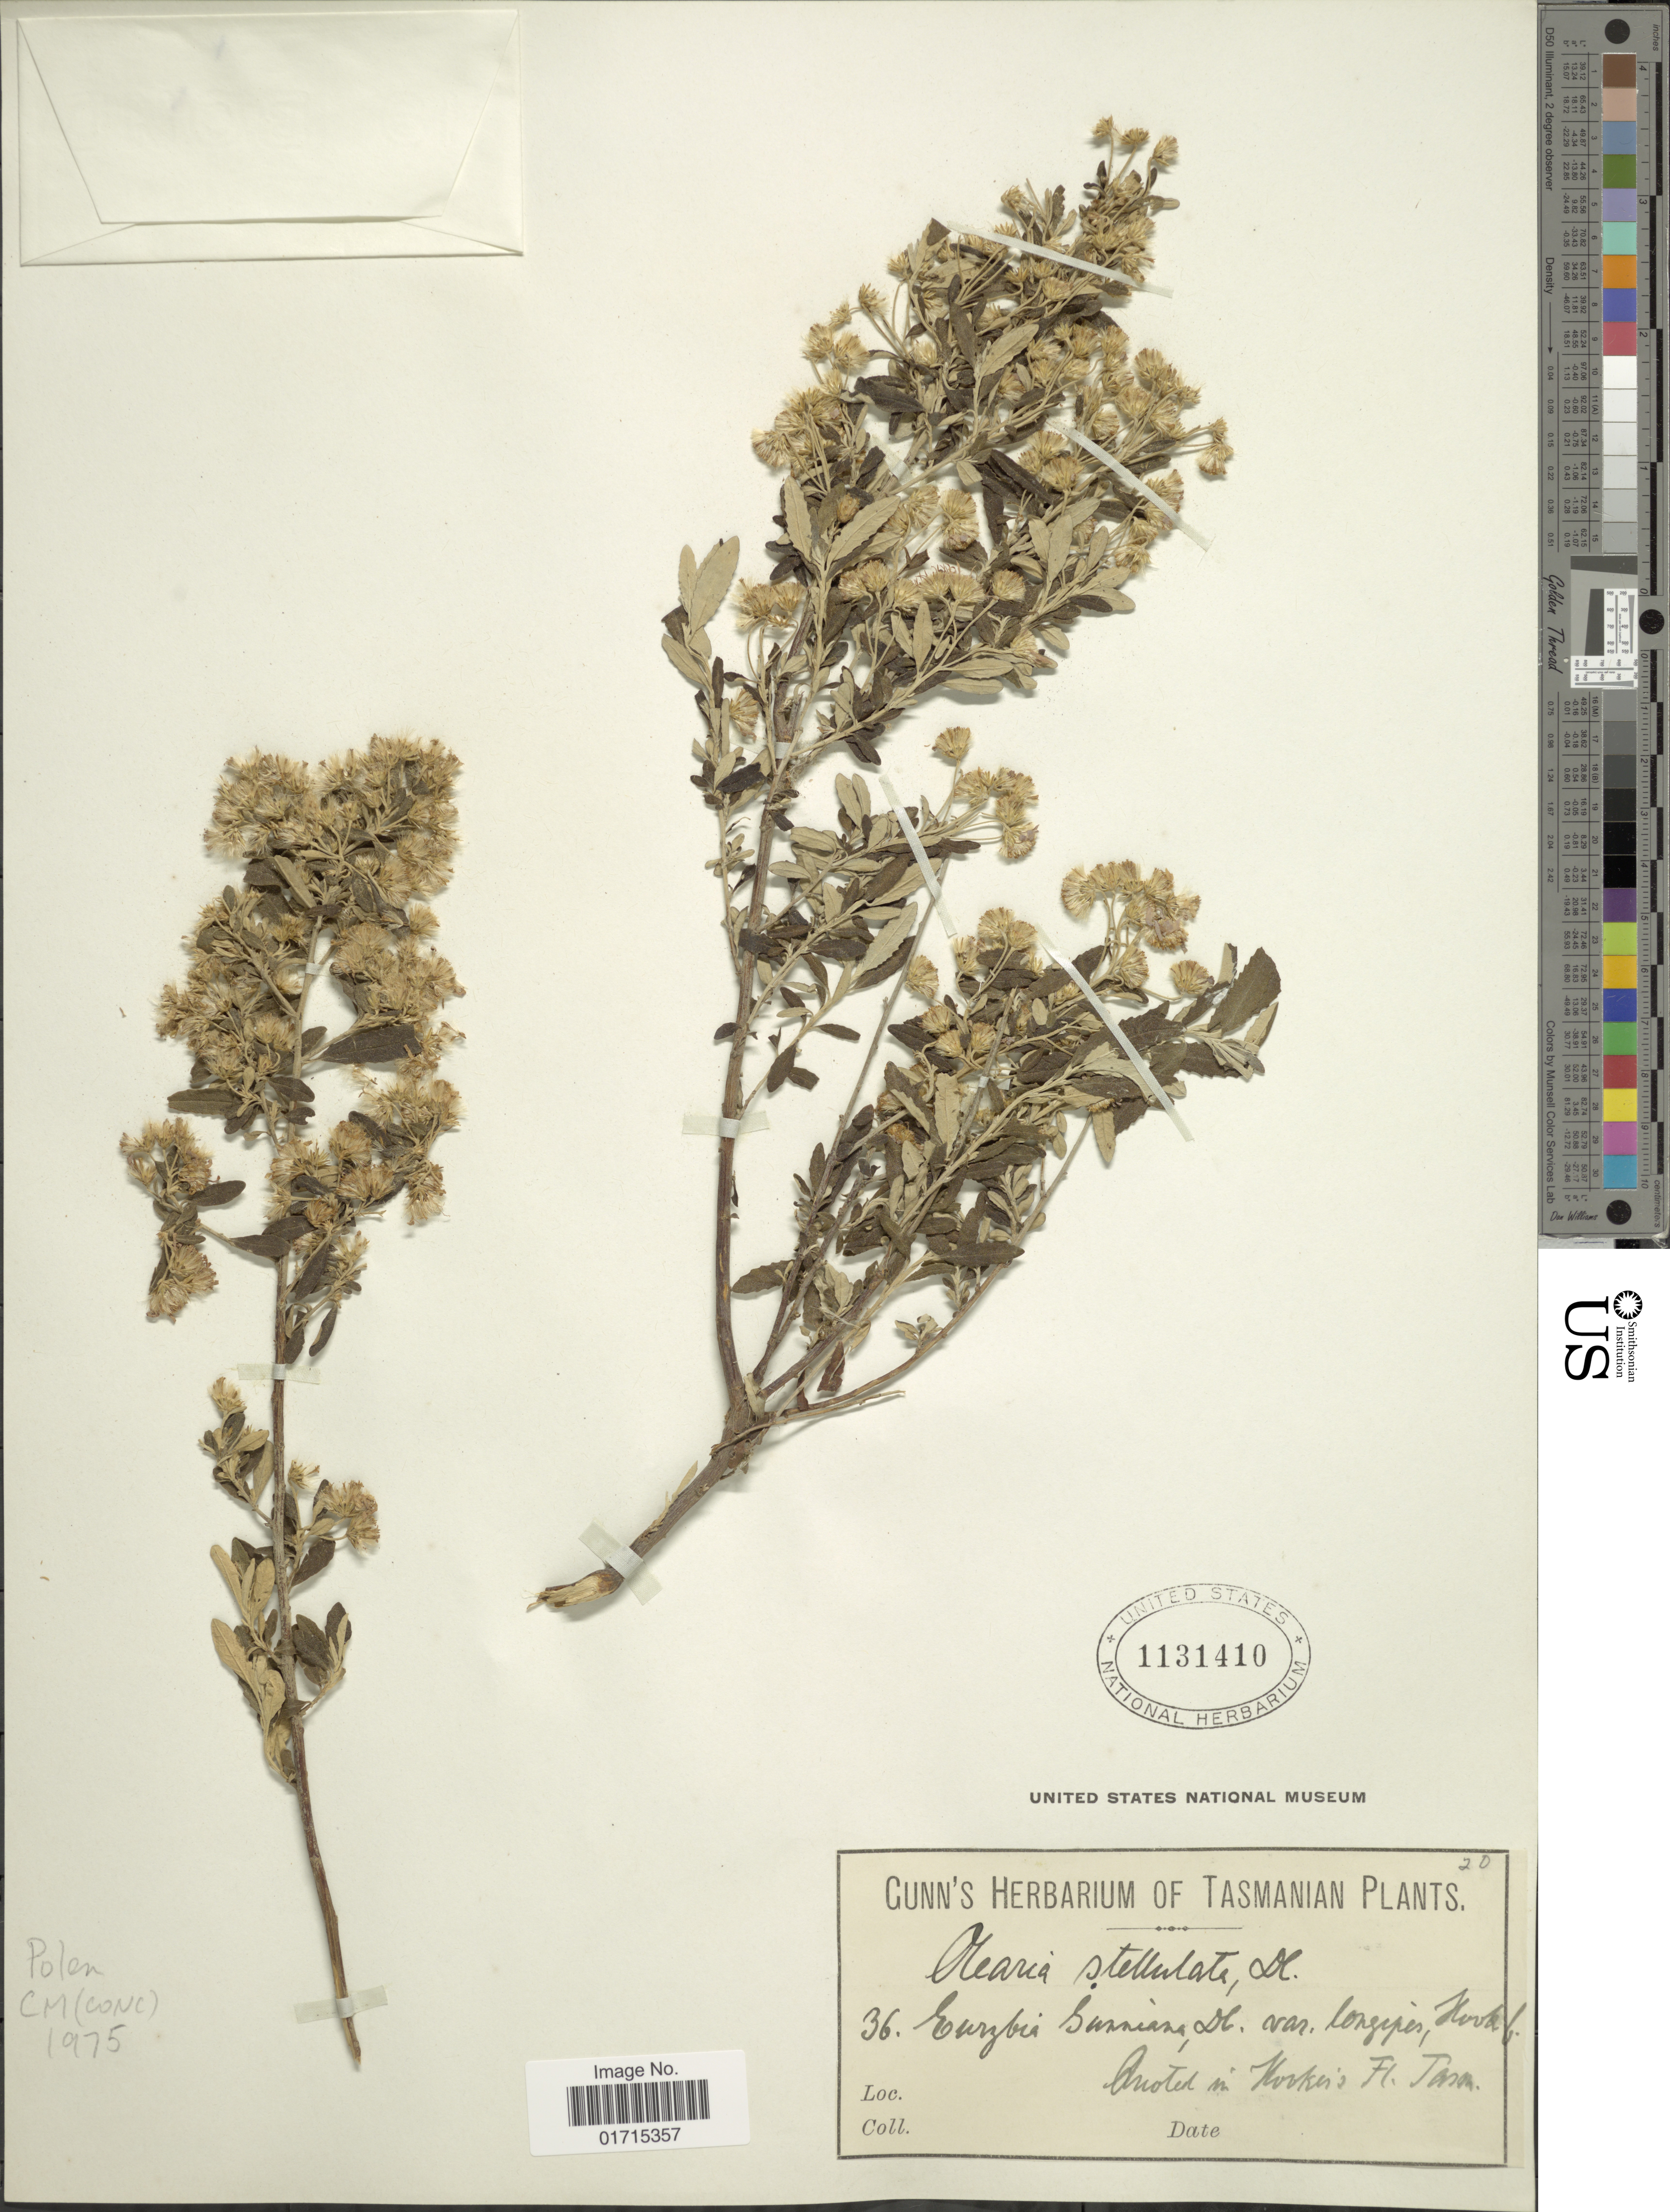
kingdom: Plantae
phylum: Tracheophyta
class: Magnoliopsida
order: Asterales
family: Asteraceae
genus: Olearia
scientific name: Olearia stellulata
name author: (Labill.) DC.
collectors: ex herb. Gunn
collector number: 36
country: Australia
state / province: Tasmania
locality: Borther m Hooker's Fl. Tasm.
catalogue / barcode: US 1131410